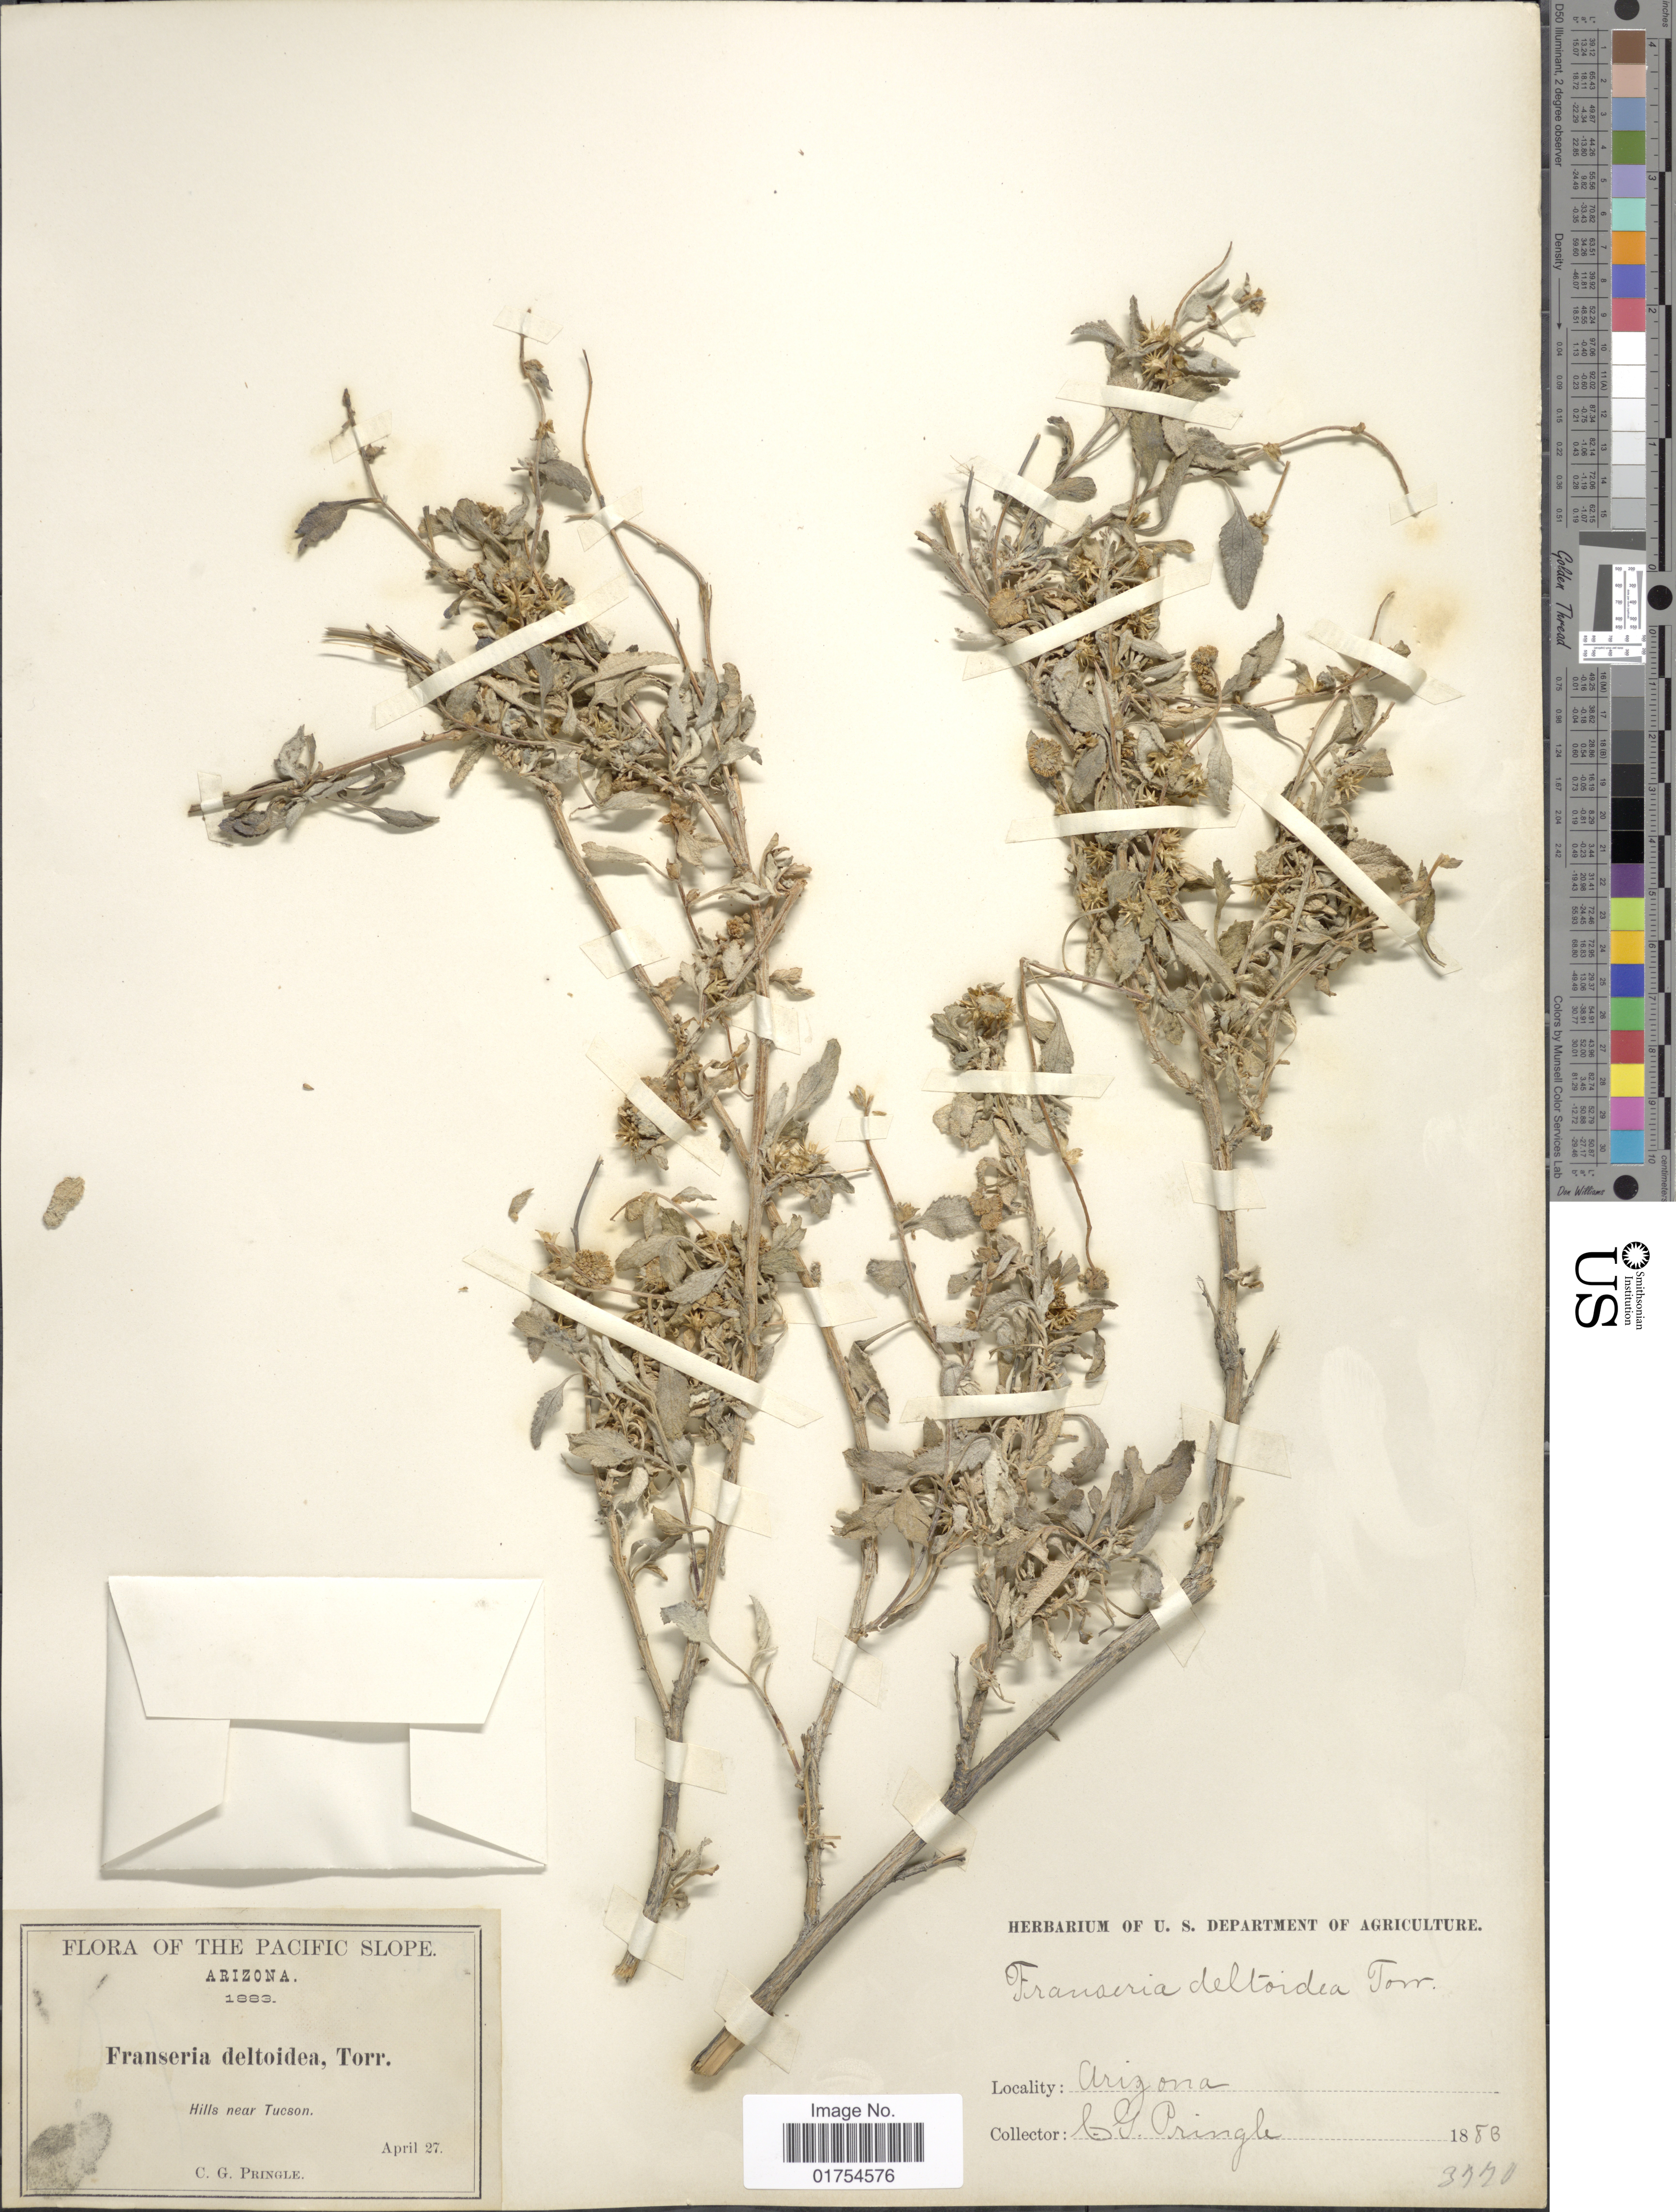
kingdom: Plantae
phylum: Tracheophyta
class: Magnoliopsida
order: Asterales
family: Asteraceae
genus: Franseria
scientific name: Franseria deltoidea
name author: Torr.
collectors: C. G. Pringle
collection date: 1883-07-24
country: United States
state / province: Arizona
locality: The Pacific Slope, Hills near Tucson